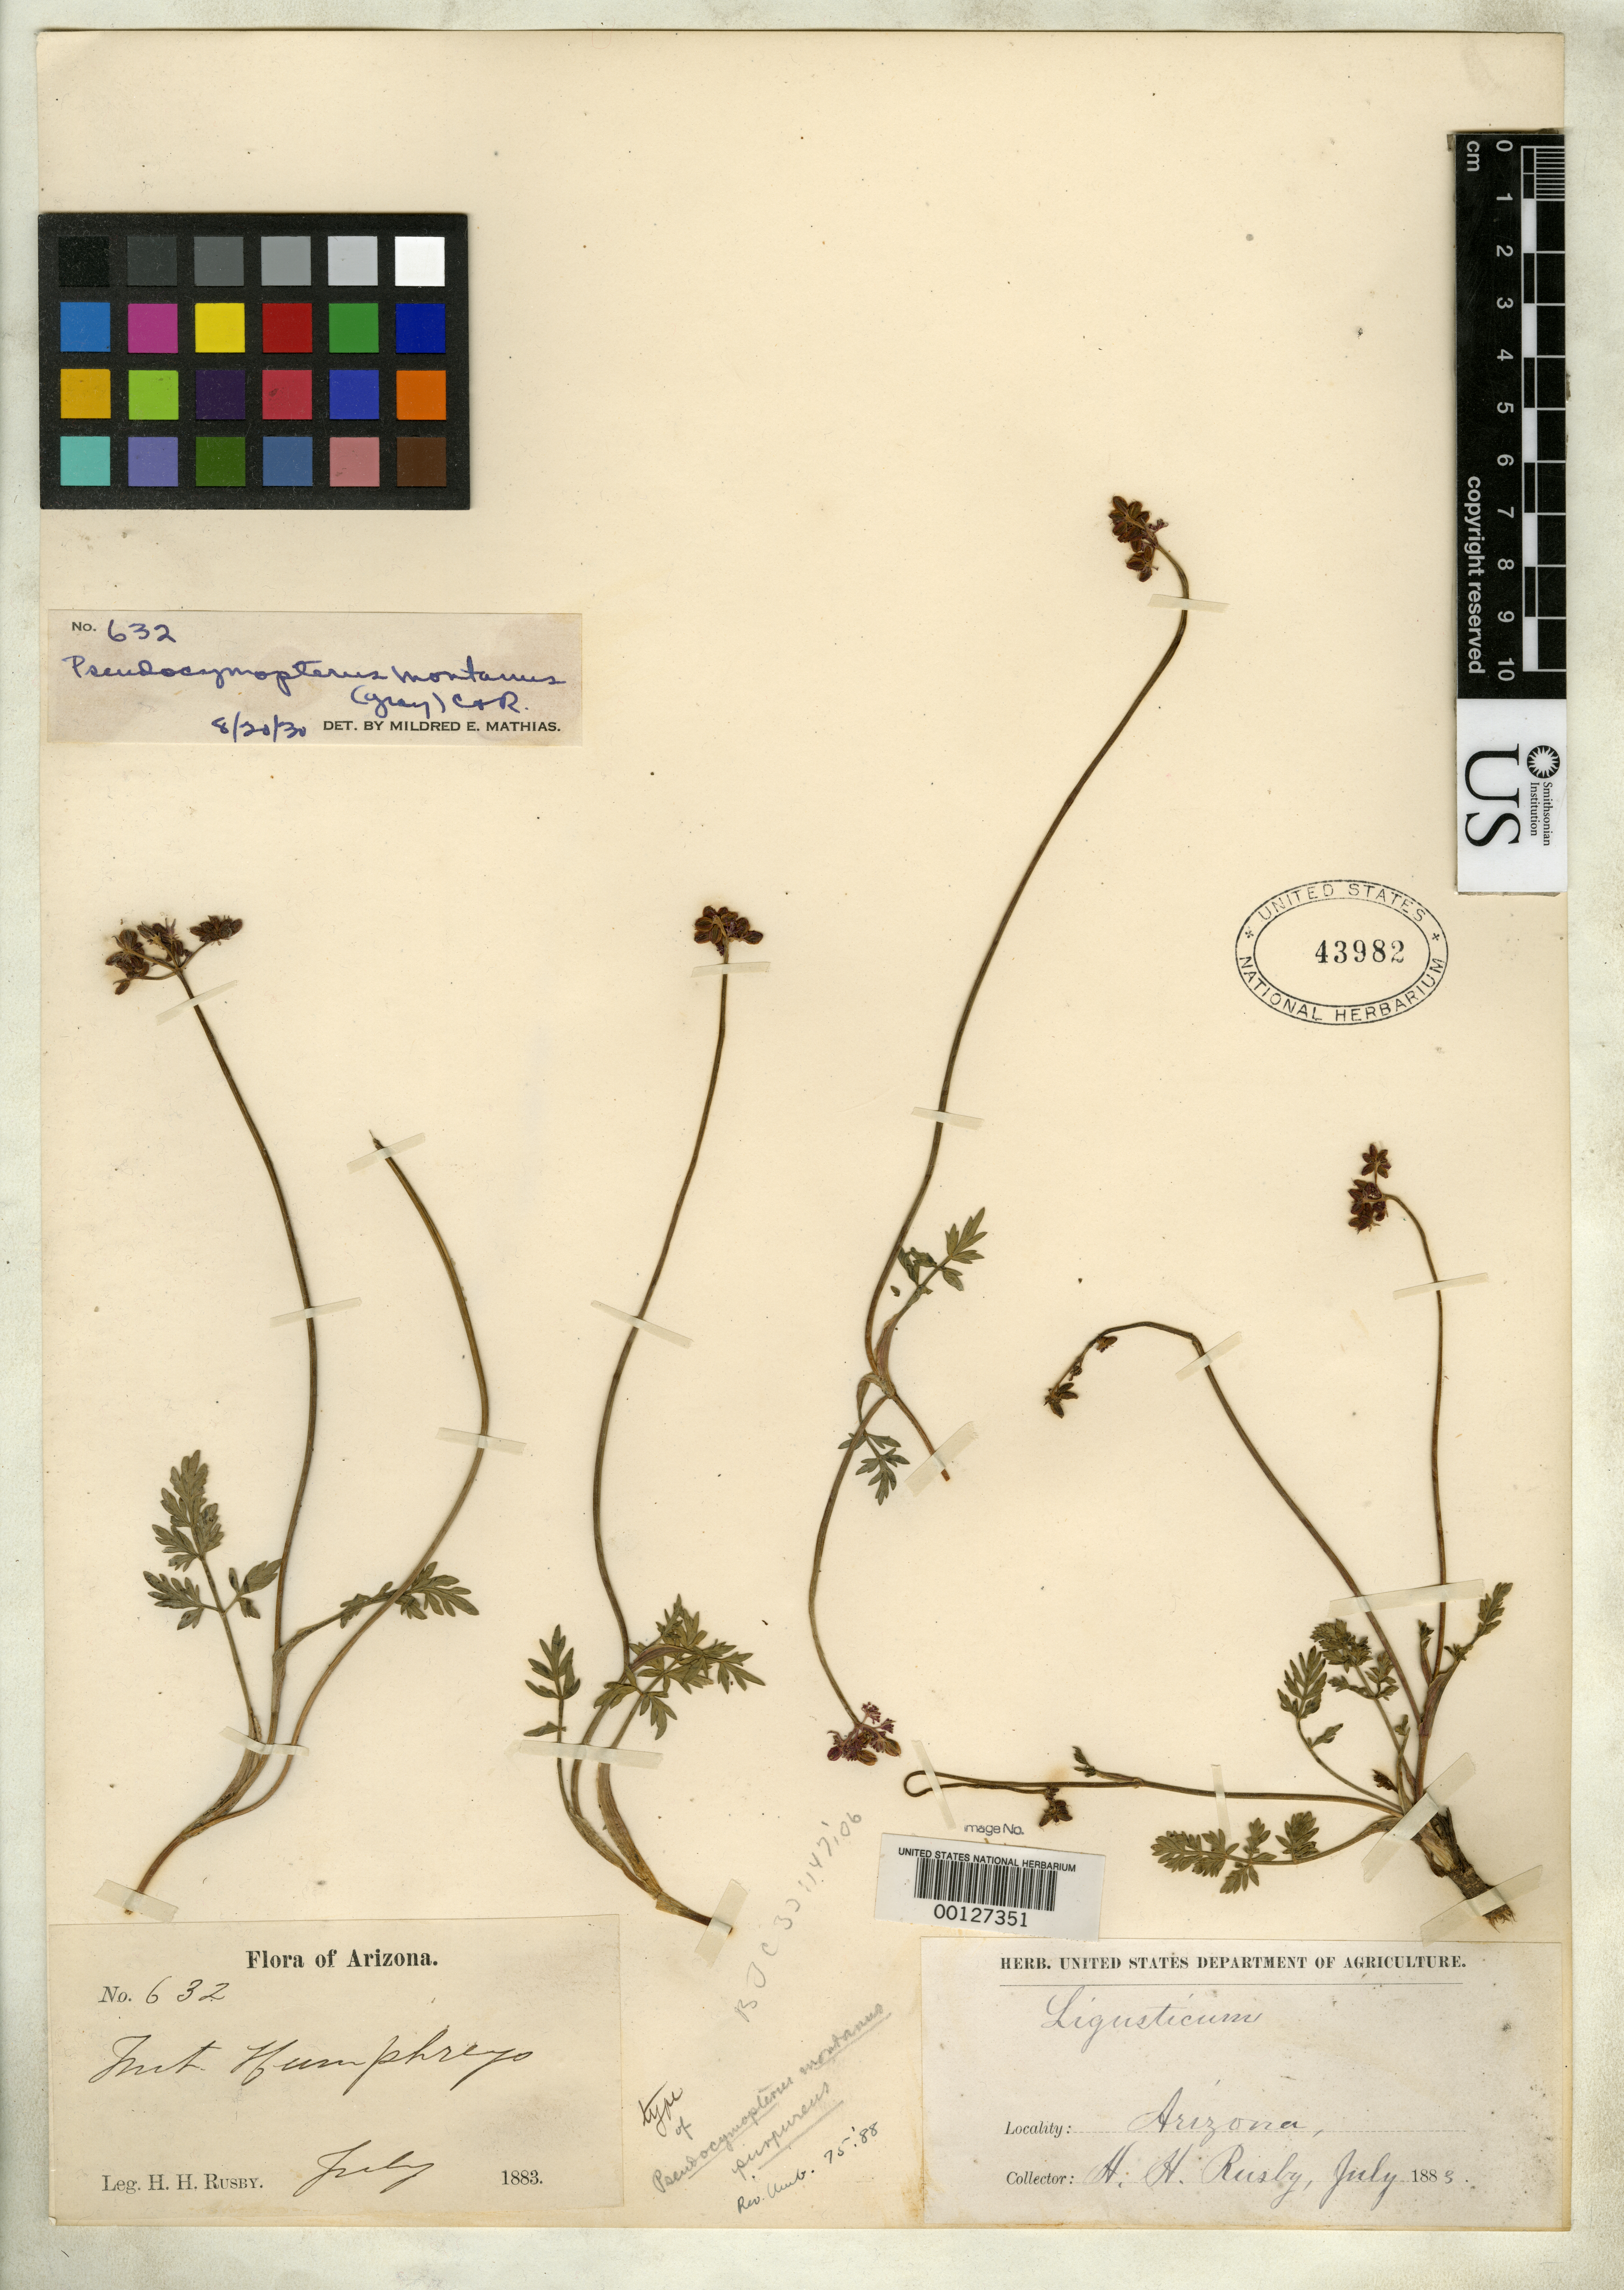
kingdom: Plantae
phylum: Tracheophyta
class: Magnoliopsida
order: Apiales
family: Apiaceae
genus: Pseudocymopterus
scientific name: Pseudocymopterus montanus var. purpureus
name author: J.M. Coult. & Rose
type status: Syntype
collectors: H. H. Rusby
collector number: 632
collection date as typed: Jul 1883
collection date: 1883-07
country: United States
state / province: Arizona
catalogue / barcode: US 43982